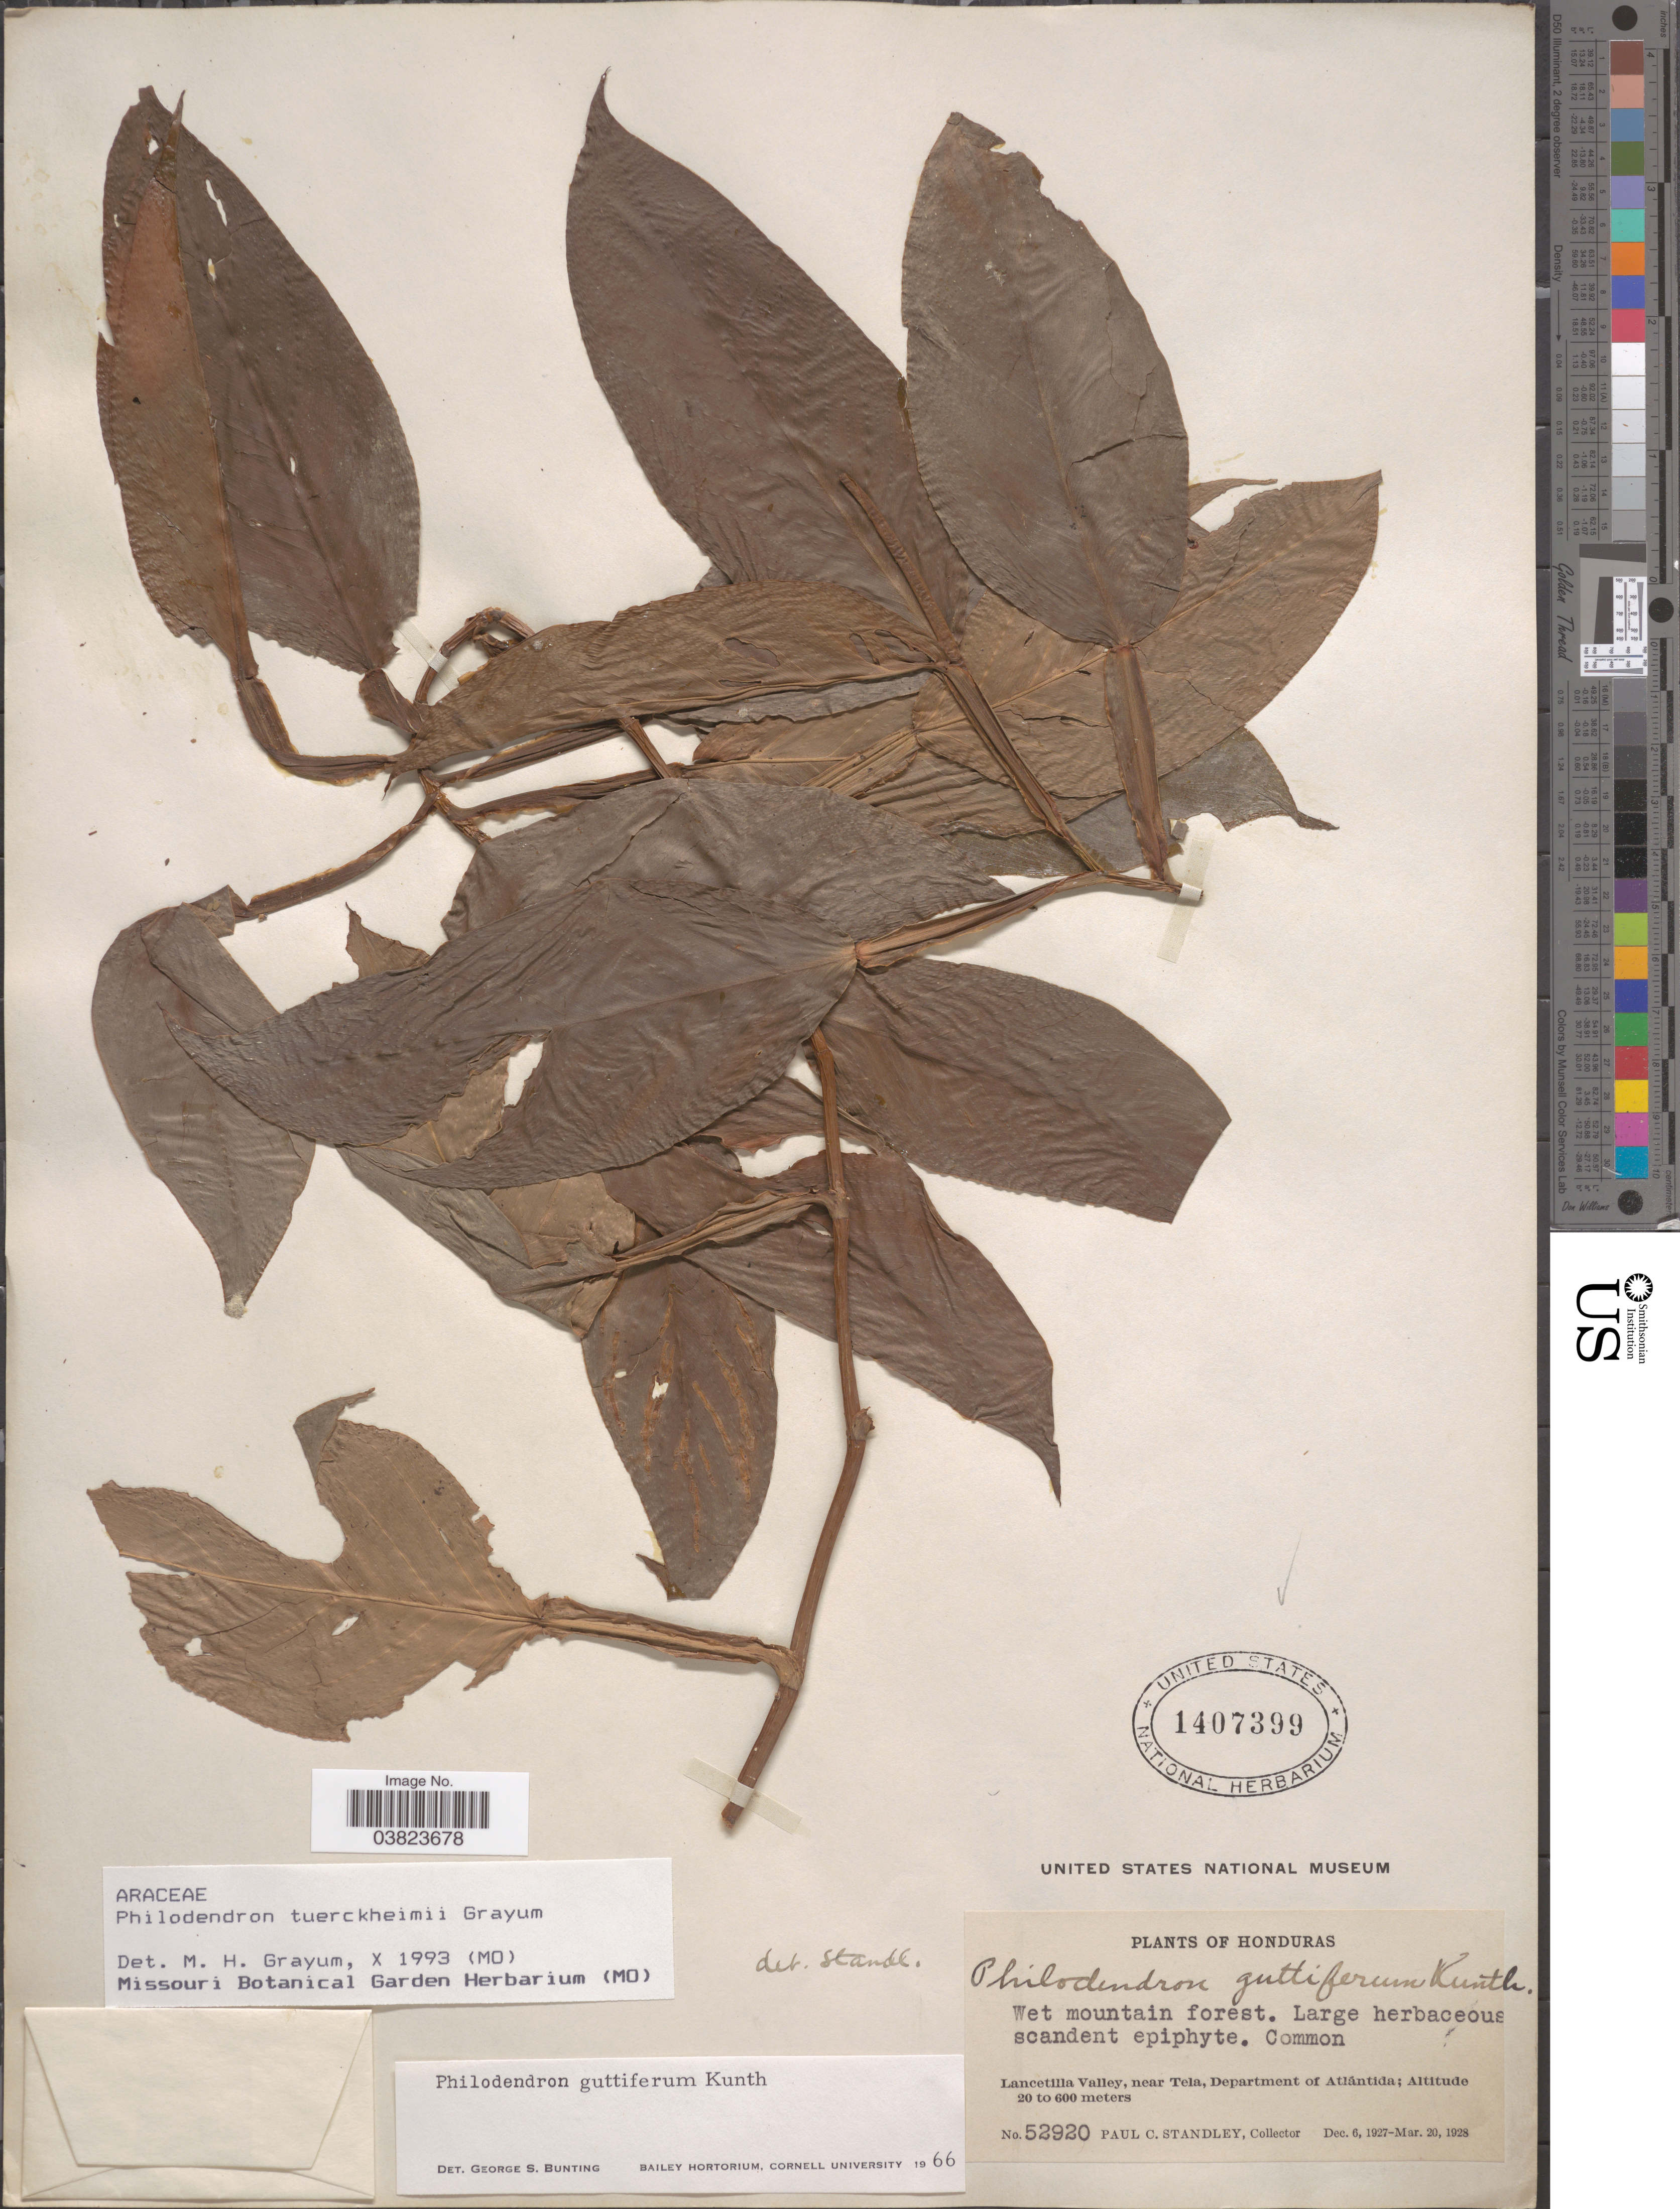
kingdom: Plantae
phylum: Tracheophyta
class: Liliopsida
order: Alismatales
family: Araceae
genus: Philodendron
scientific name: Philodendron tuerckheimii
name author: Grayam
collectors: P. C. Standley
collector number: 52920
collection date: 1927-12-06/1928-03-20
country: Honduras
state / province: Atlantida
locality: Lancetilla Valley, near Tela, Department of Atlántida.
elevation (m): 20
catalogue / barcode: US 1407399